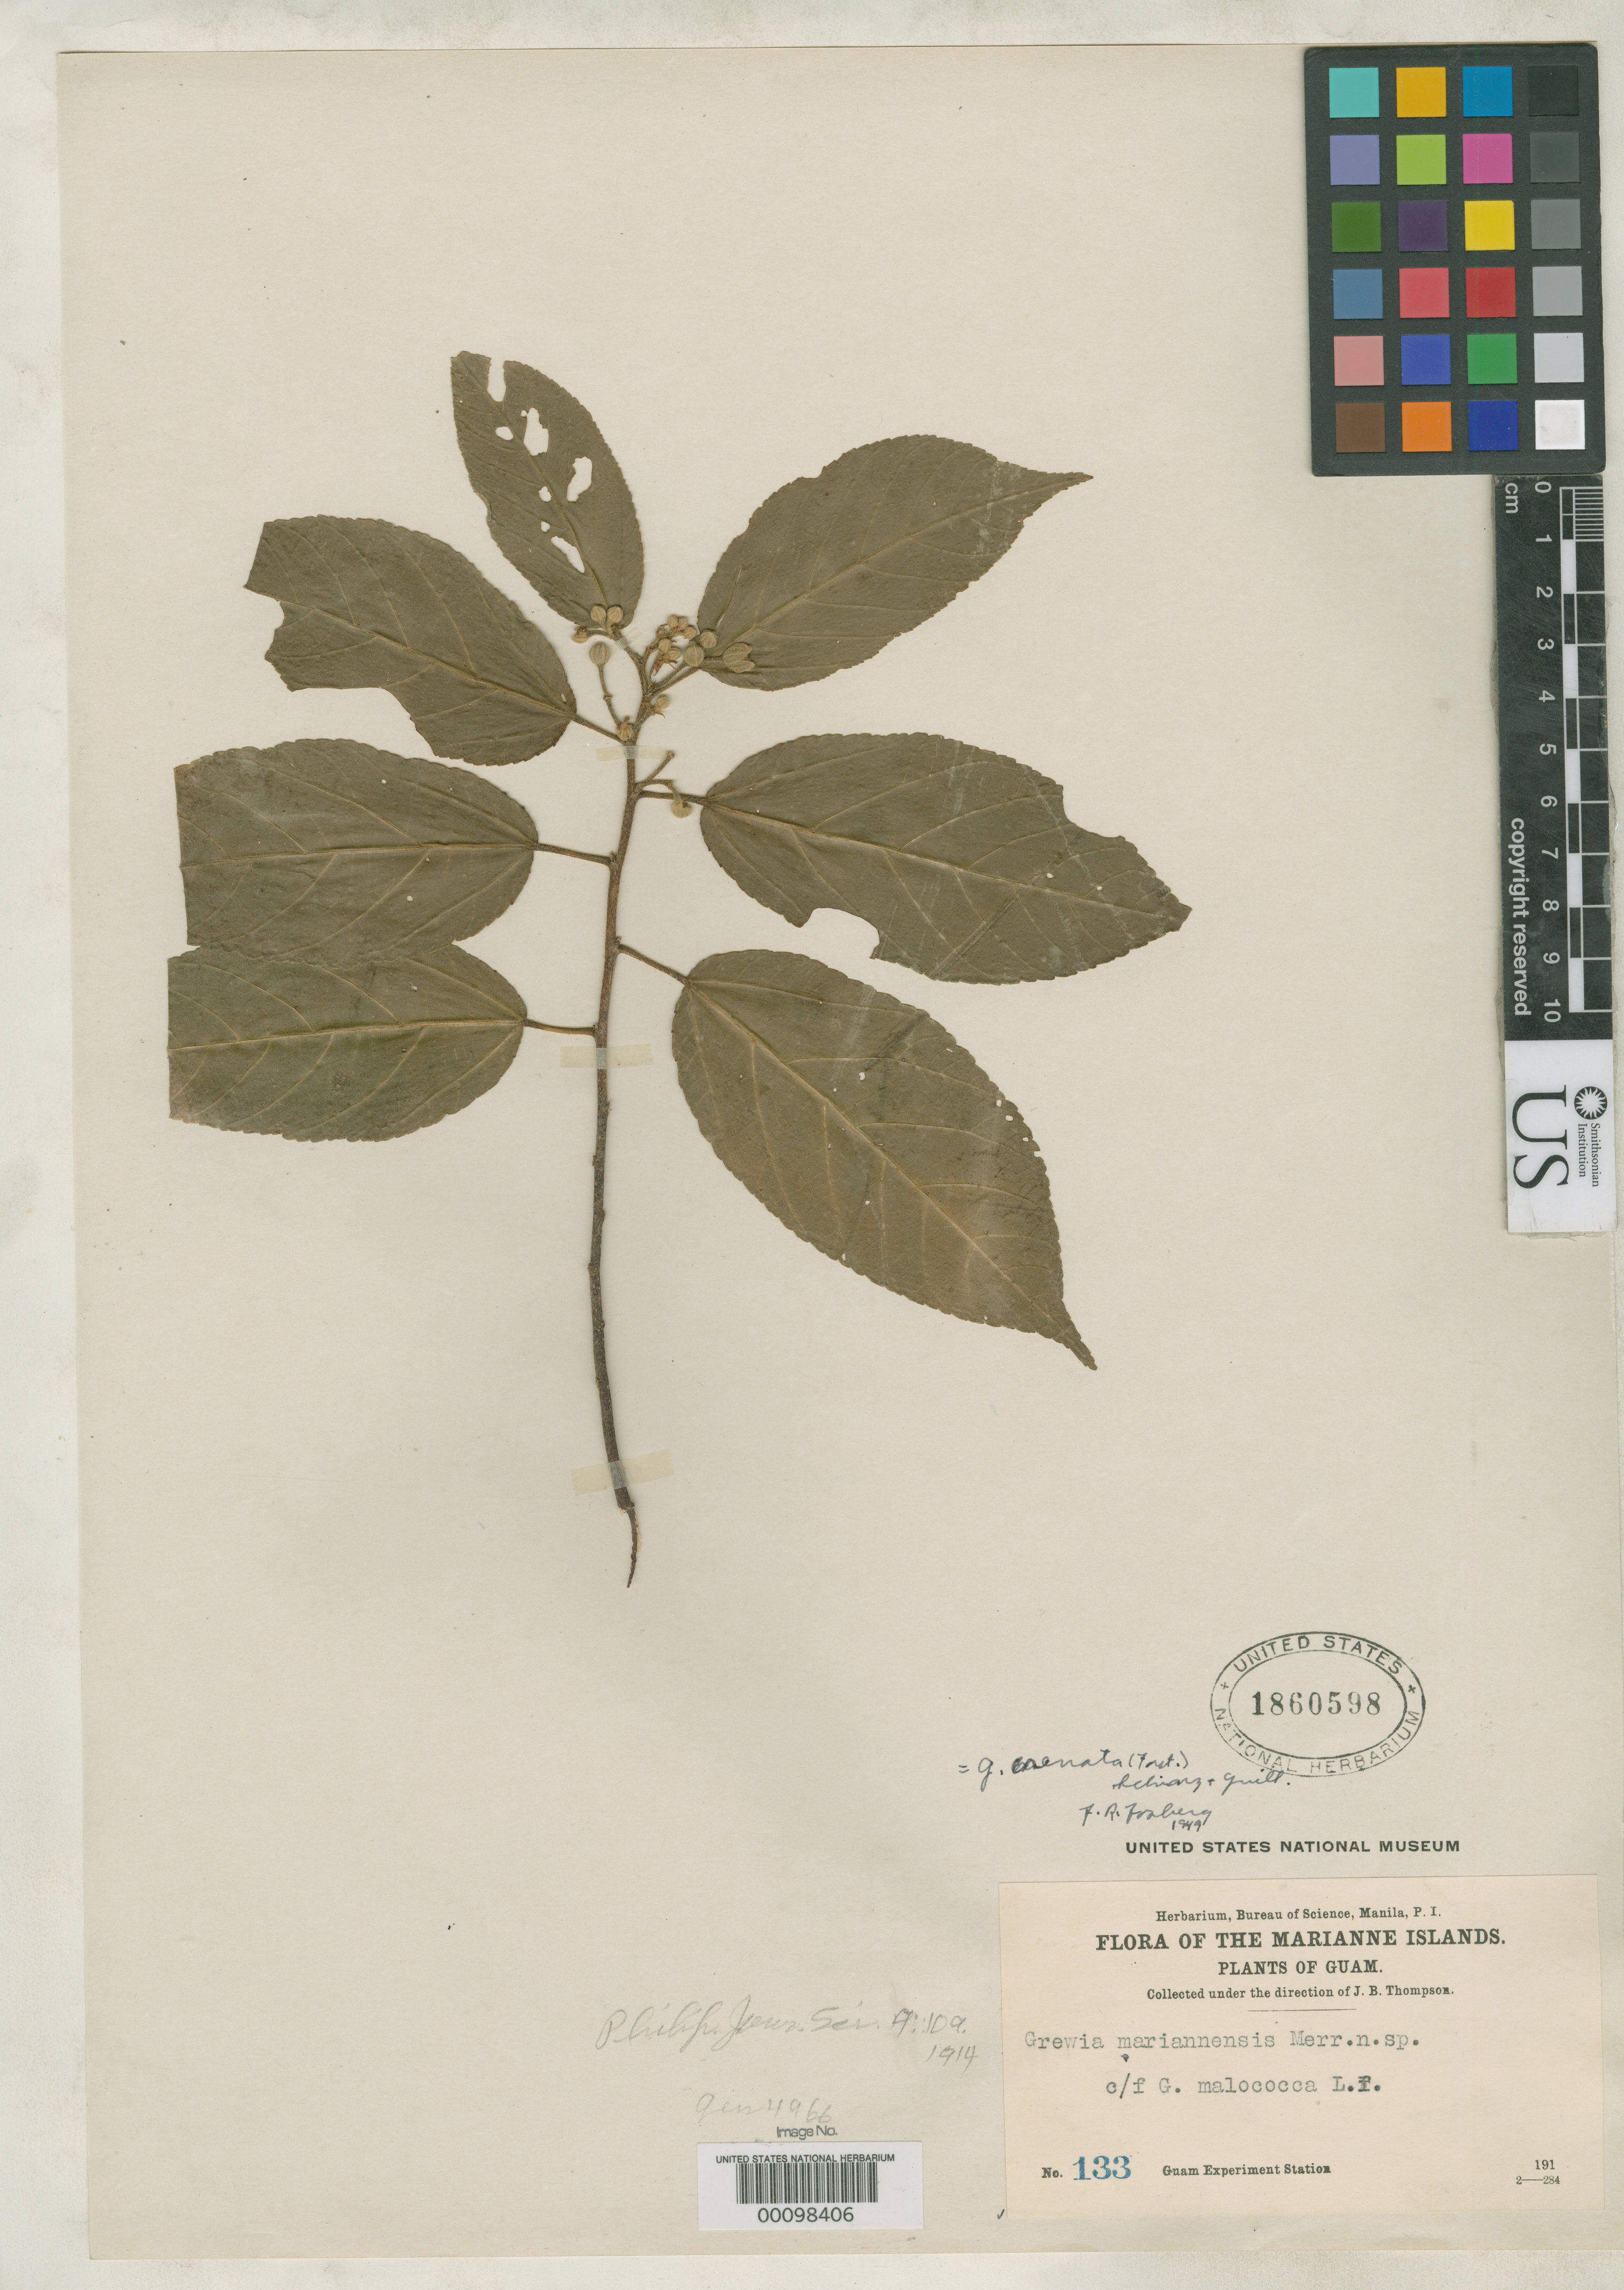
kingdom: Plantae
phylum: Tracheophyta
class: Magnoliopsida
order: Malvales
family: Malvaceae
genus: Grewia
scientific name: Grewia mariannensis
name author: Merr.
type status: Isotype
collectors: Guam Exp. Sta.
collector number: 133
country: Guam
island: Guam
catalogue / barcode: US 1860598